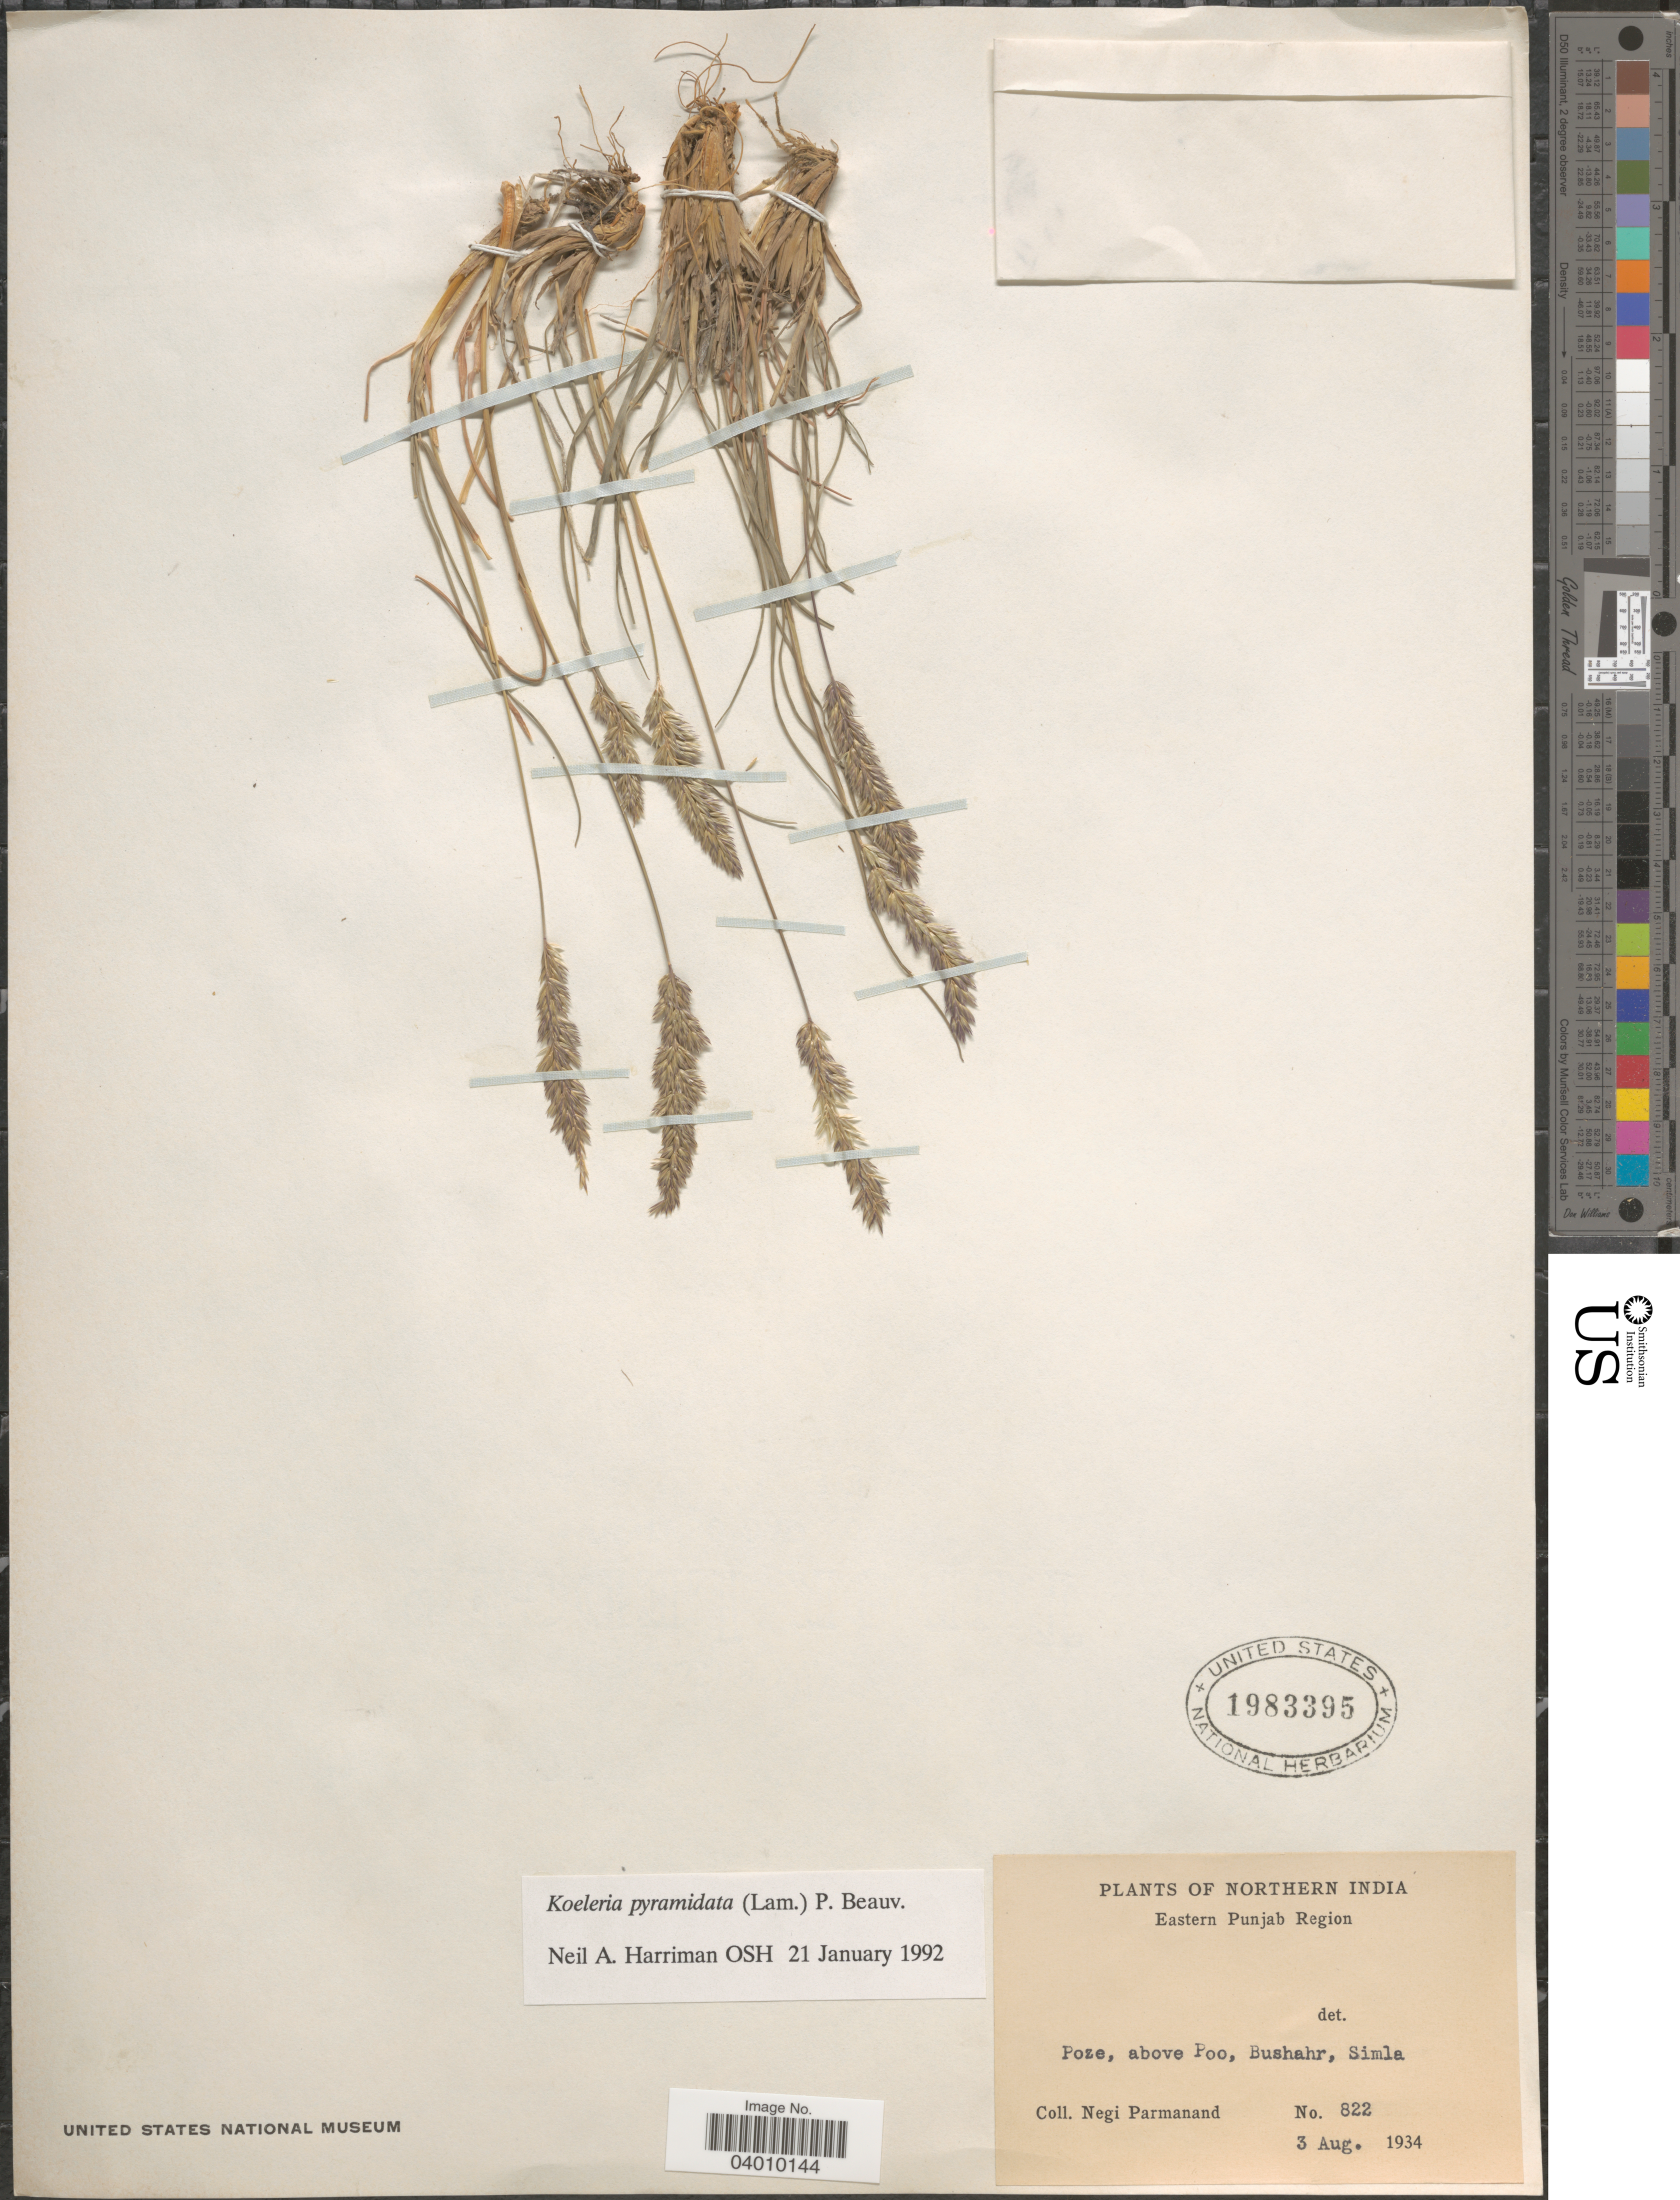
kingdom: Plantae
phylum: Tracheophyta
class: Liliopsida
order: Poales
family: Poaceae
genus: Koeleria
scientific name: Koeleria pyramidata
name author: (Lam.) P. Beauv.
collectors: N. Parmanand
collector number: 822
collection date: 1934-08-03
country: India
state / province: Himachal Pradesh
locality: Northern India. Eastern Punjab Region. Poze, above Poo, Bushahr, Simla.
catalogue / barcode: US 1983395